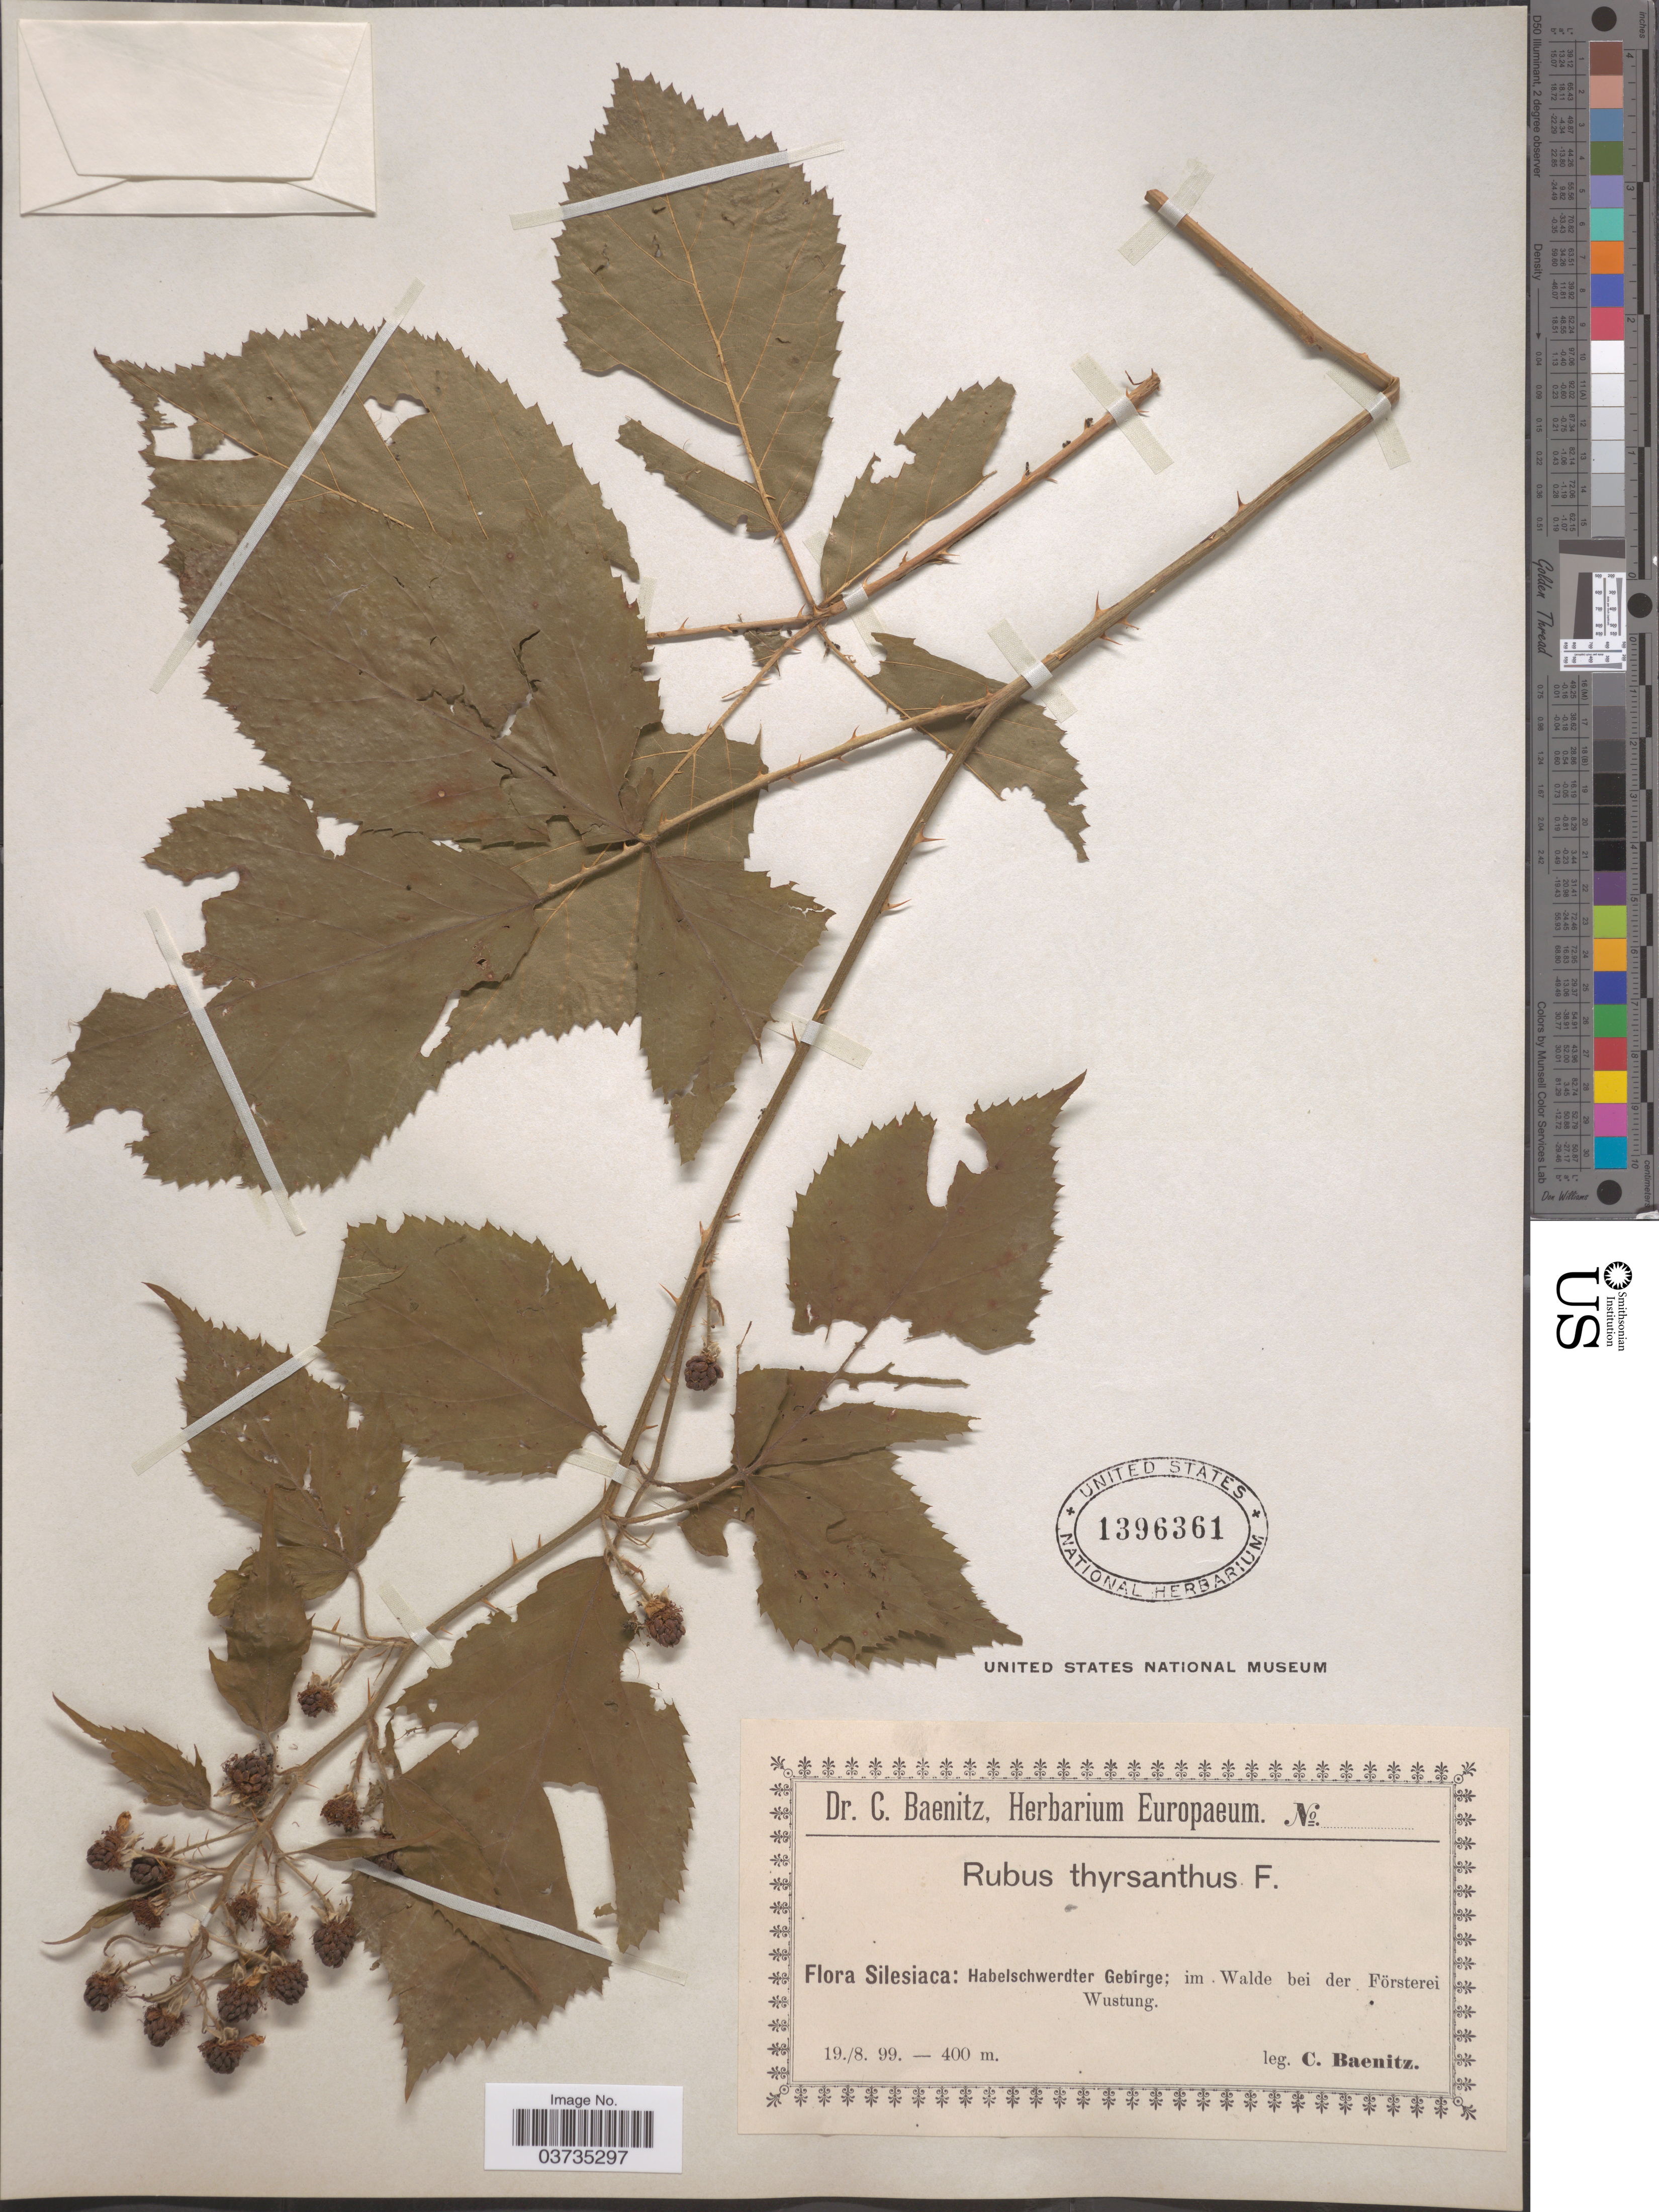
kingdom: Plantae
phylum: Tracheophyta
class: Magnoliopsida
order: Rosales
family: Rosaceae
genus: Rubus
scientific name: Rubus thyrsanthus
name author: Focke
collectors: C. G. Baenitz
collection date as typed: Transcribed d/m/y: 19/8/99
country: Poland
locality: Silesiaca: Habelschwerdter Gebirge; im Walde bei der Försterei Wustung.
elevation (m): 400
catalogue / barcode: US 1396361